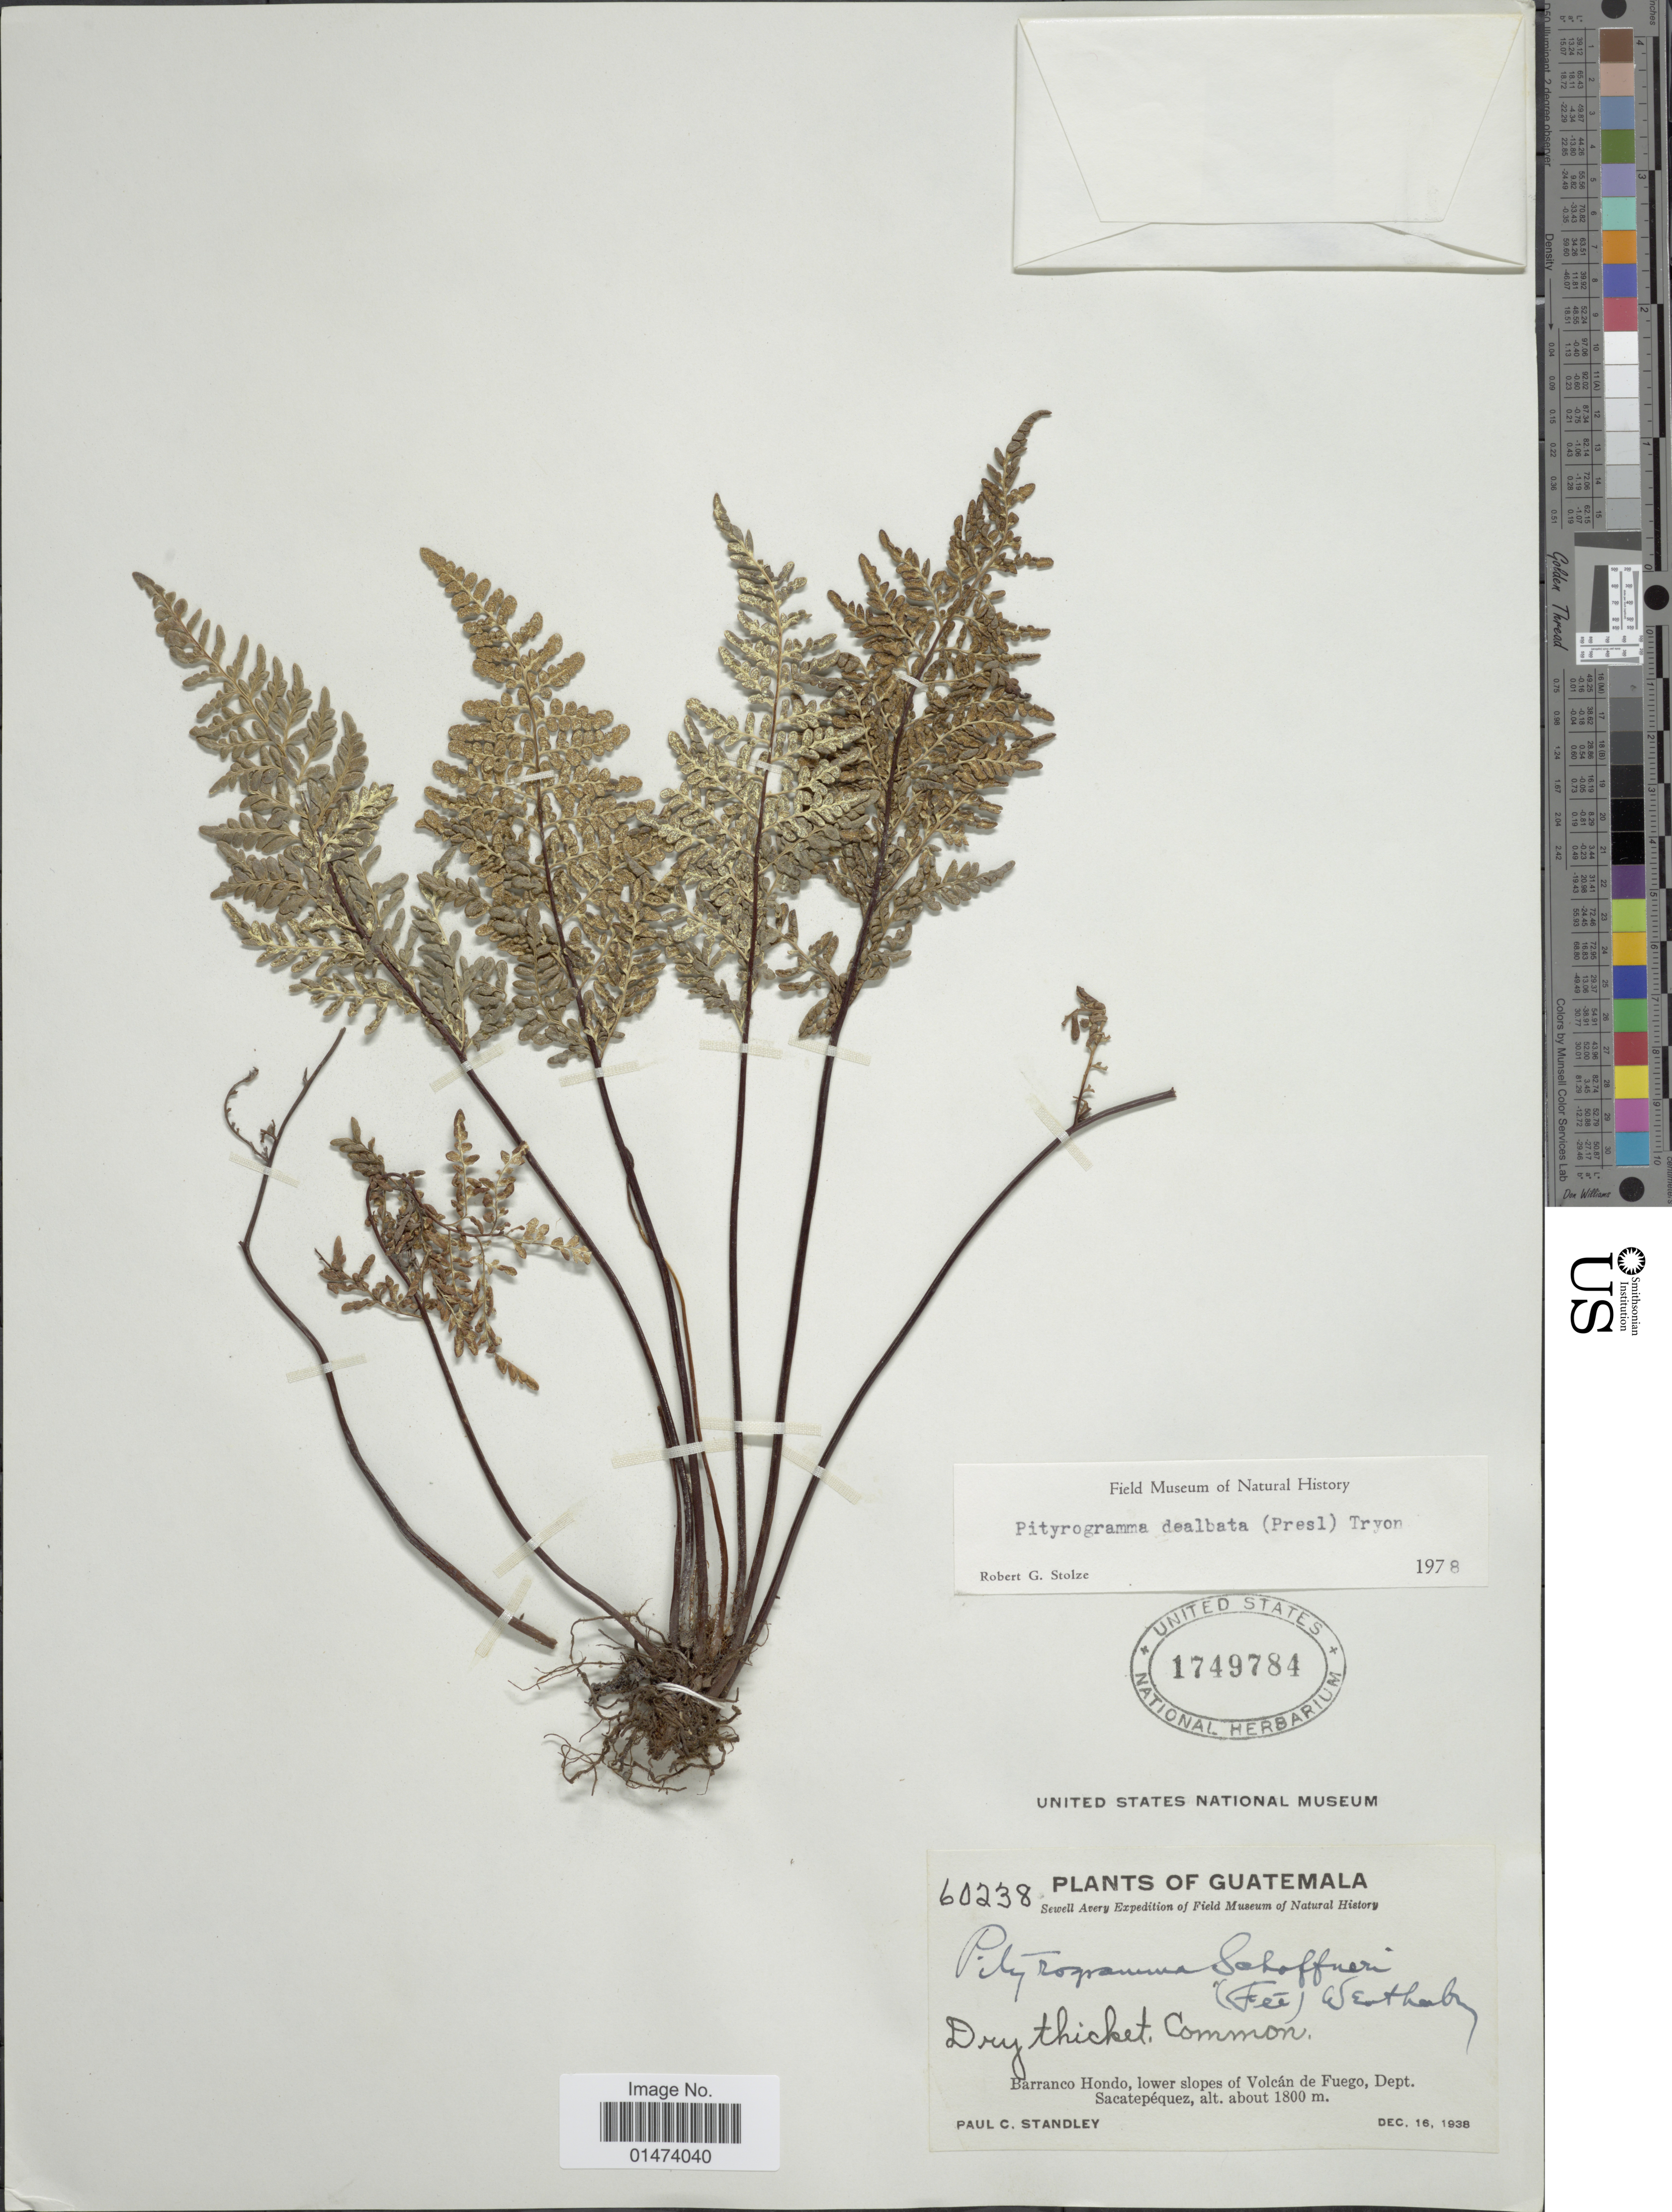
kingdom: Plantae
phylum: Tracheophyta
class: Polypodiopsida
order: Polypodiales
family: Pteridaceae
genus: Pityrogramma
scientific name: Pityrogramma dealbata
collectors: P. C. Standley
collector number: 60238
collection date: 1938-12-16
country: Guatemala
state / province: Sacatepéquez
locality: Barranco Hondo, lower slopes of Volcan de fuego, dept. Sacatepequez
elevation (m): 1800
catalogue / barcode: US 1749784